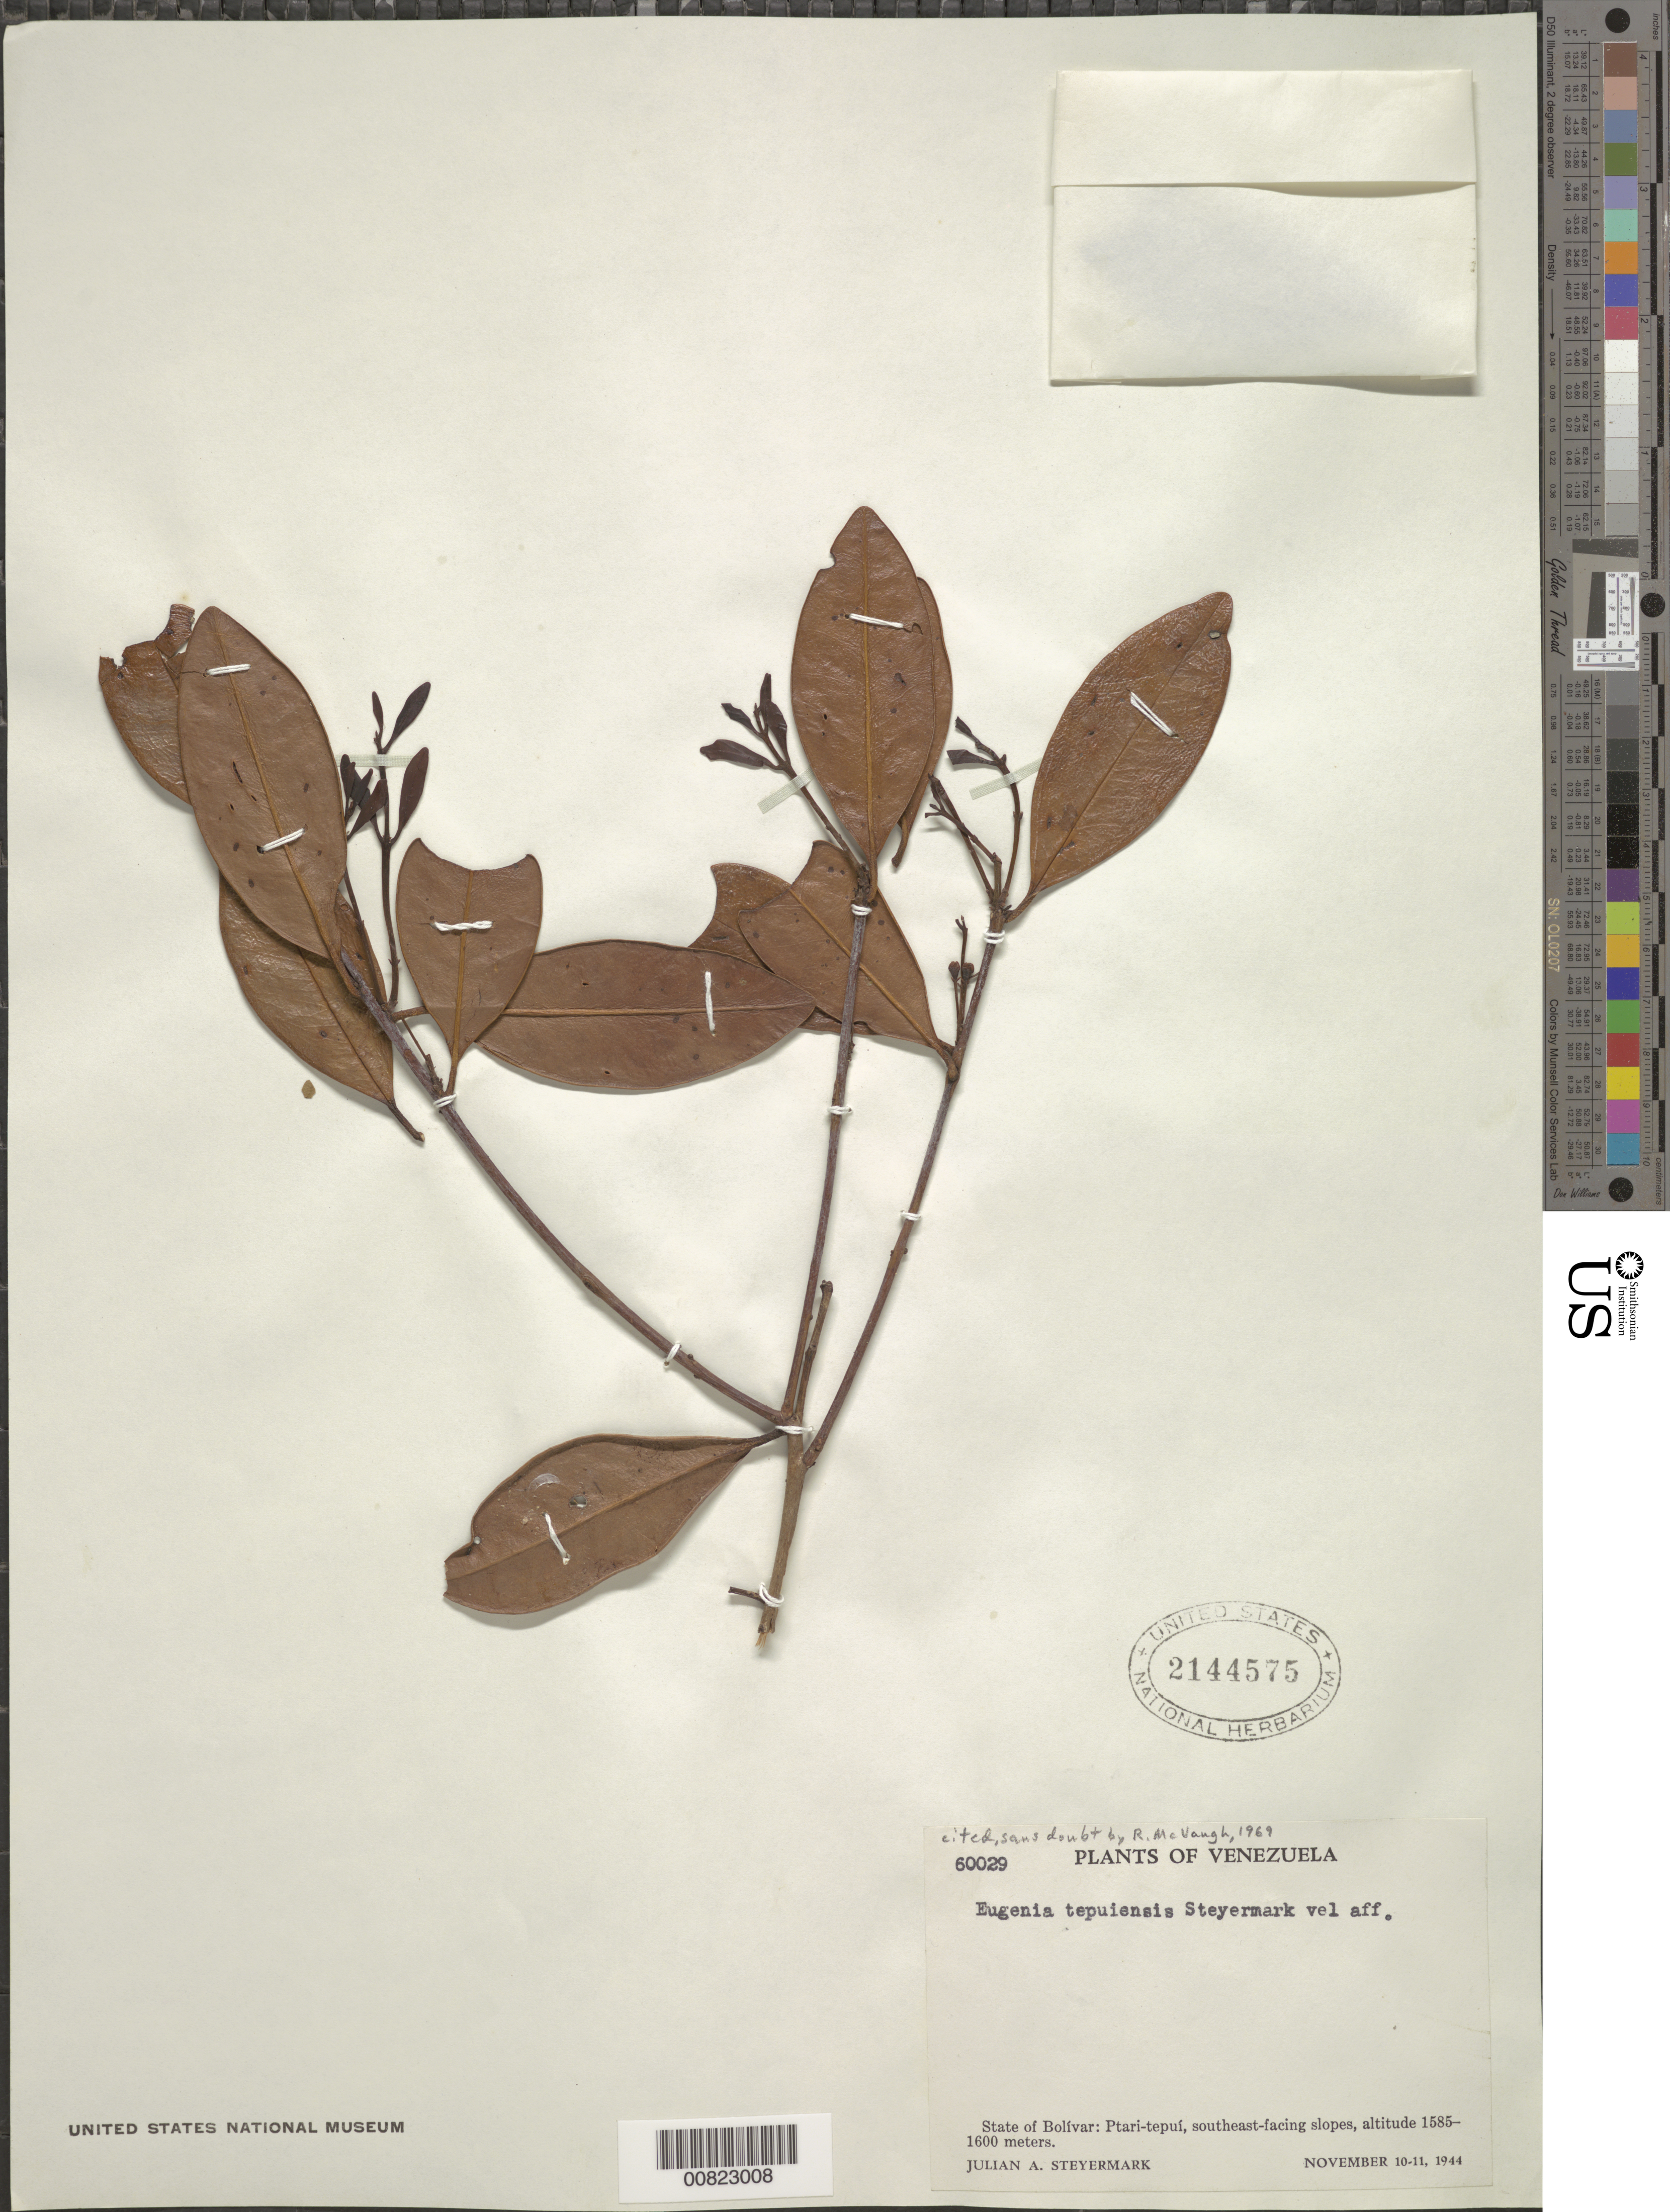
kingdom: Plantae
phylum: Tracheophyta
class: Magnoliopsida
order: Myrtales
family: Myrtaceae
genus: Eugenia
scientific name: Eugenia tepuiensis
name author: Steyerm.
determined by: McVaugh, R.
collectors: J. Steyermark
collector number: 60029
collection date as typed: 10-Nov-44 to 11-Nov-44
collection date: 1944-11-10/1944-11-11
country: Venezuela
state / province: Bolívar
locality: Ptari-tepuí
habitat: SE facing slopes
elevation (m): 1585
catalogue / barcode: US 2144575